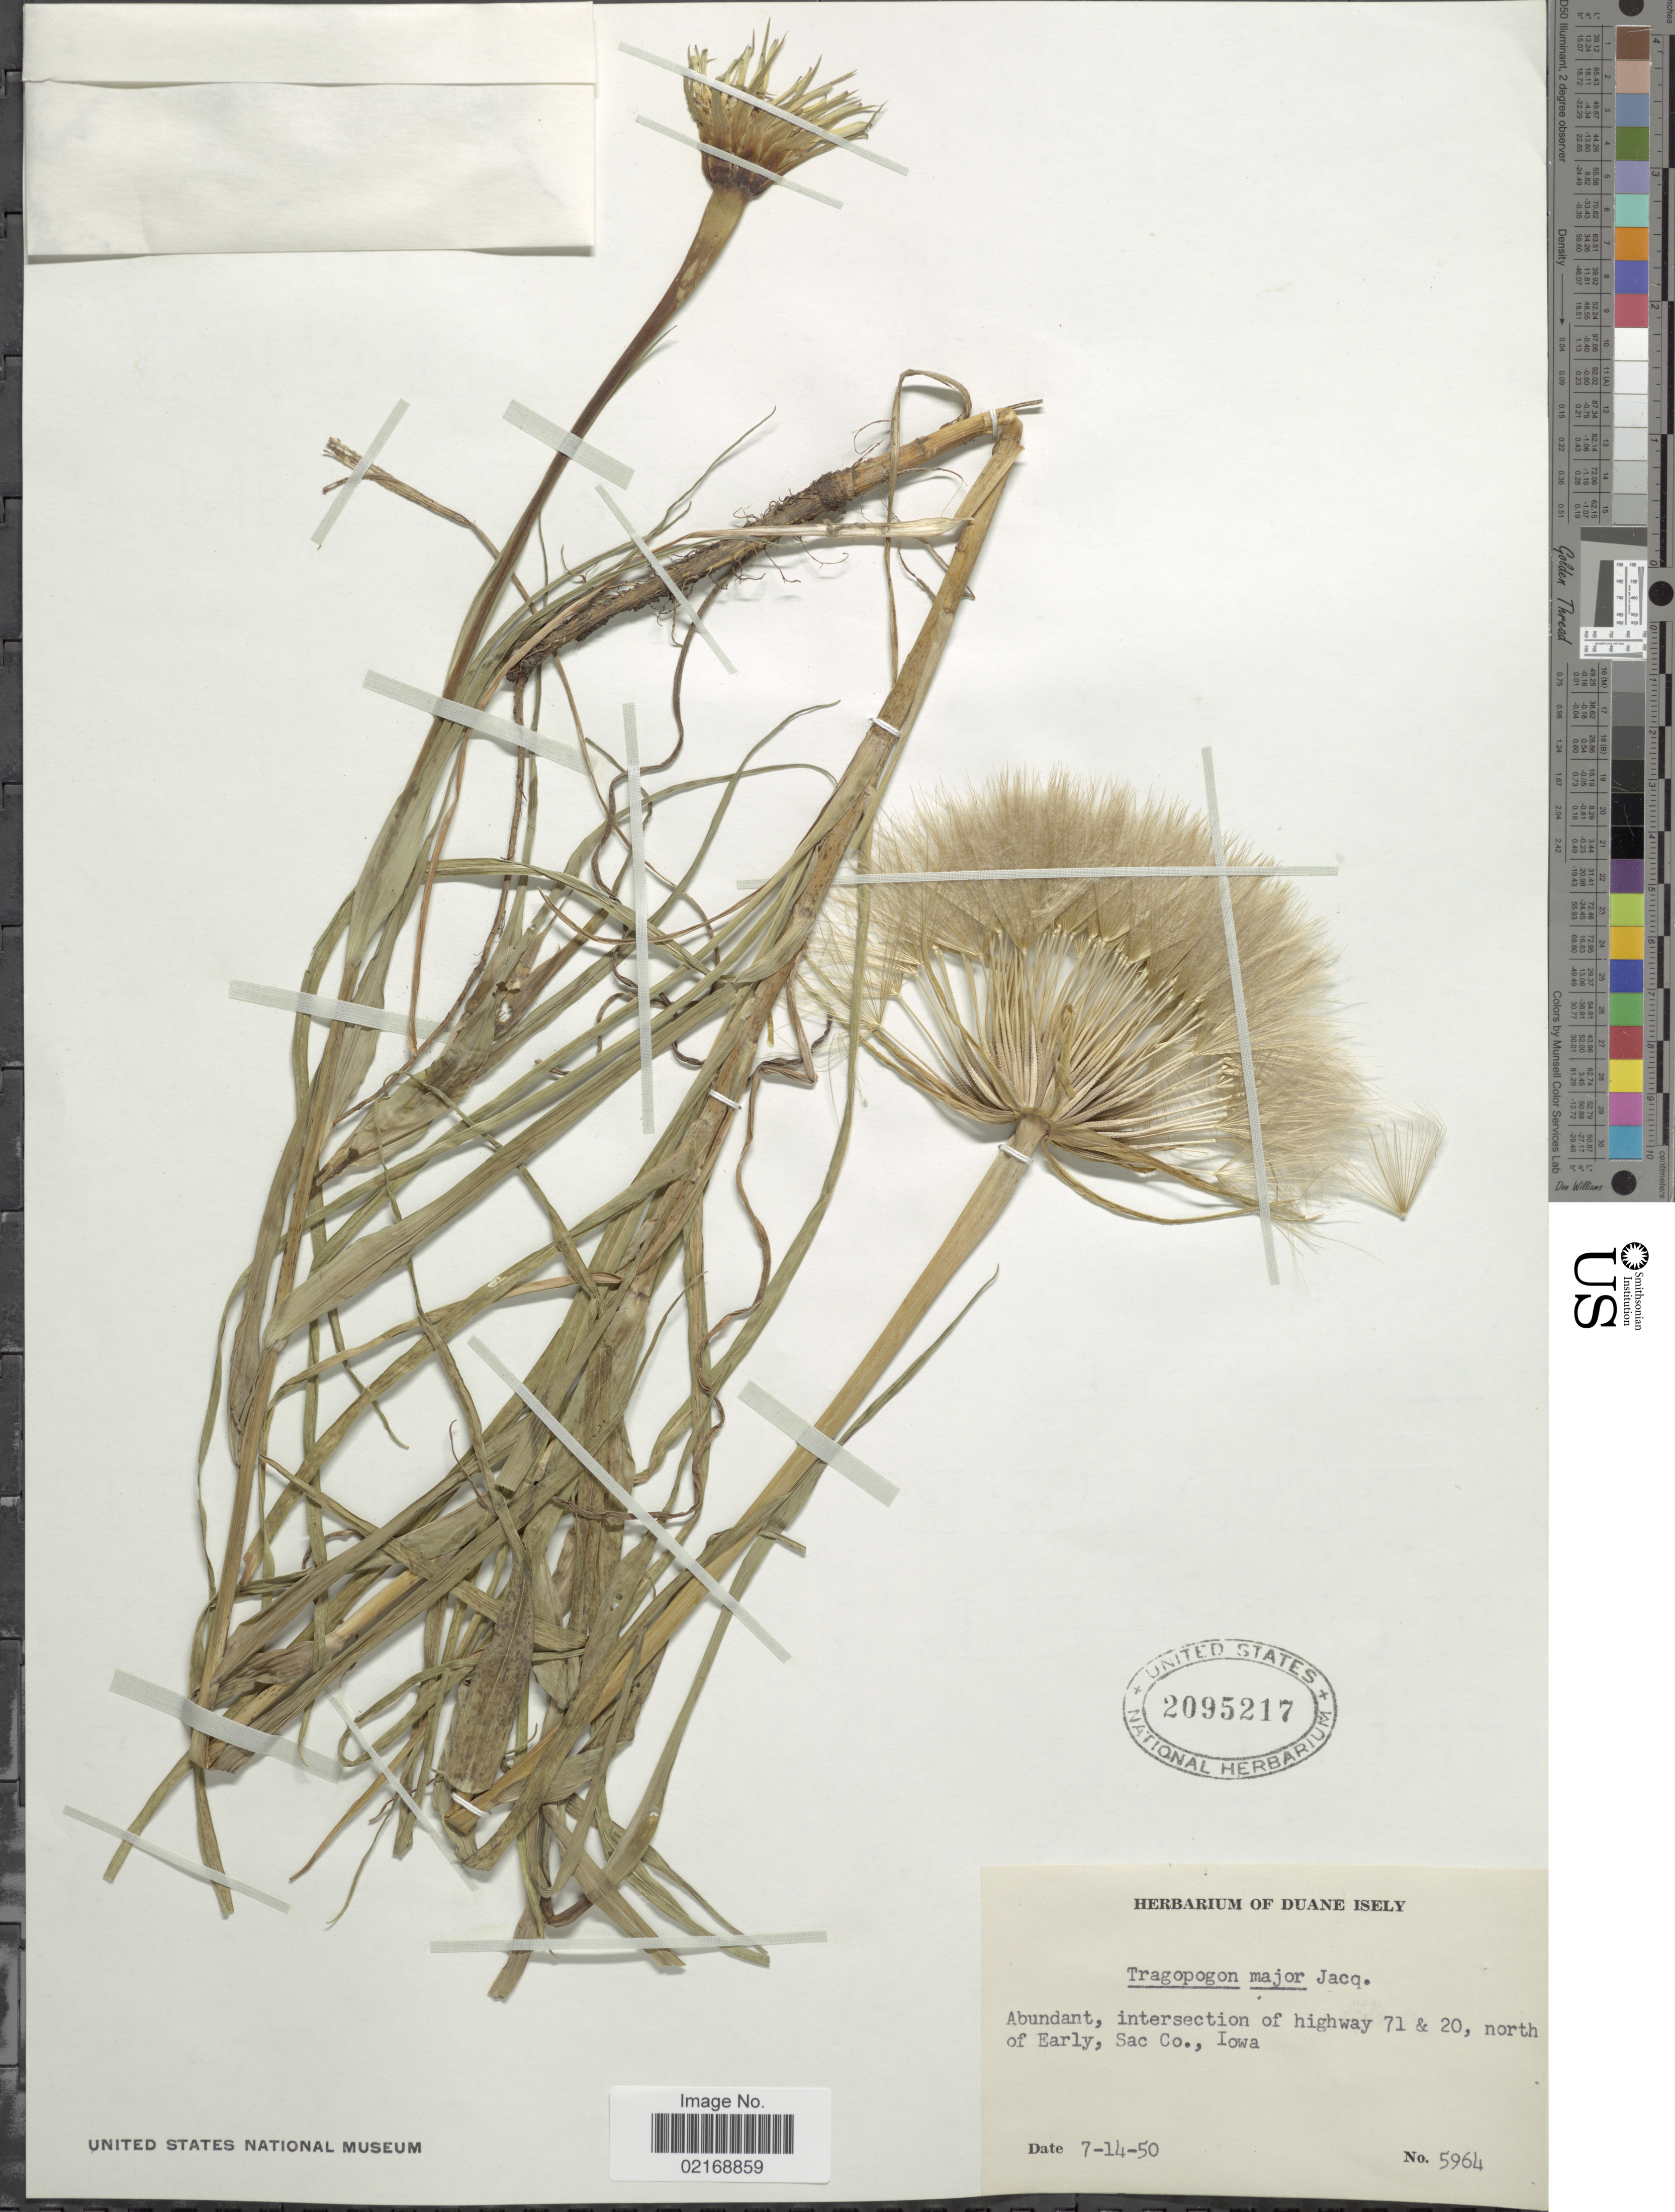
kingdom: Plantae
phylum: Tracheophyta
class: Magnoliopsida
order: Asterales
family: Asteraceae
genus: Tragopogon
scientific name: Tragopogon dubius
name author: Scop.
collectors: ex. herb. Duane Isely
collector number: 5964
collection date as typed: Transcribed d/m/y: 14/7/50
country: United States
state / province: Iowa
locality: Intersection of highway 71 & 20, north of Early, Sac. Co.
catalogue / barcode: US 2095217